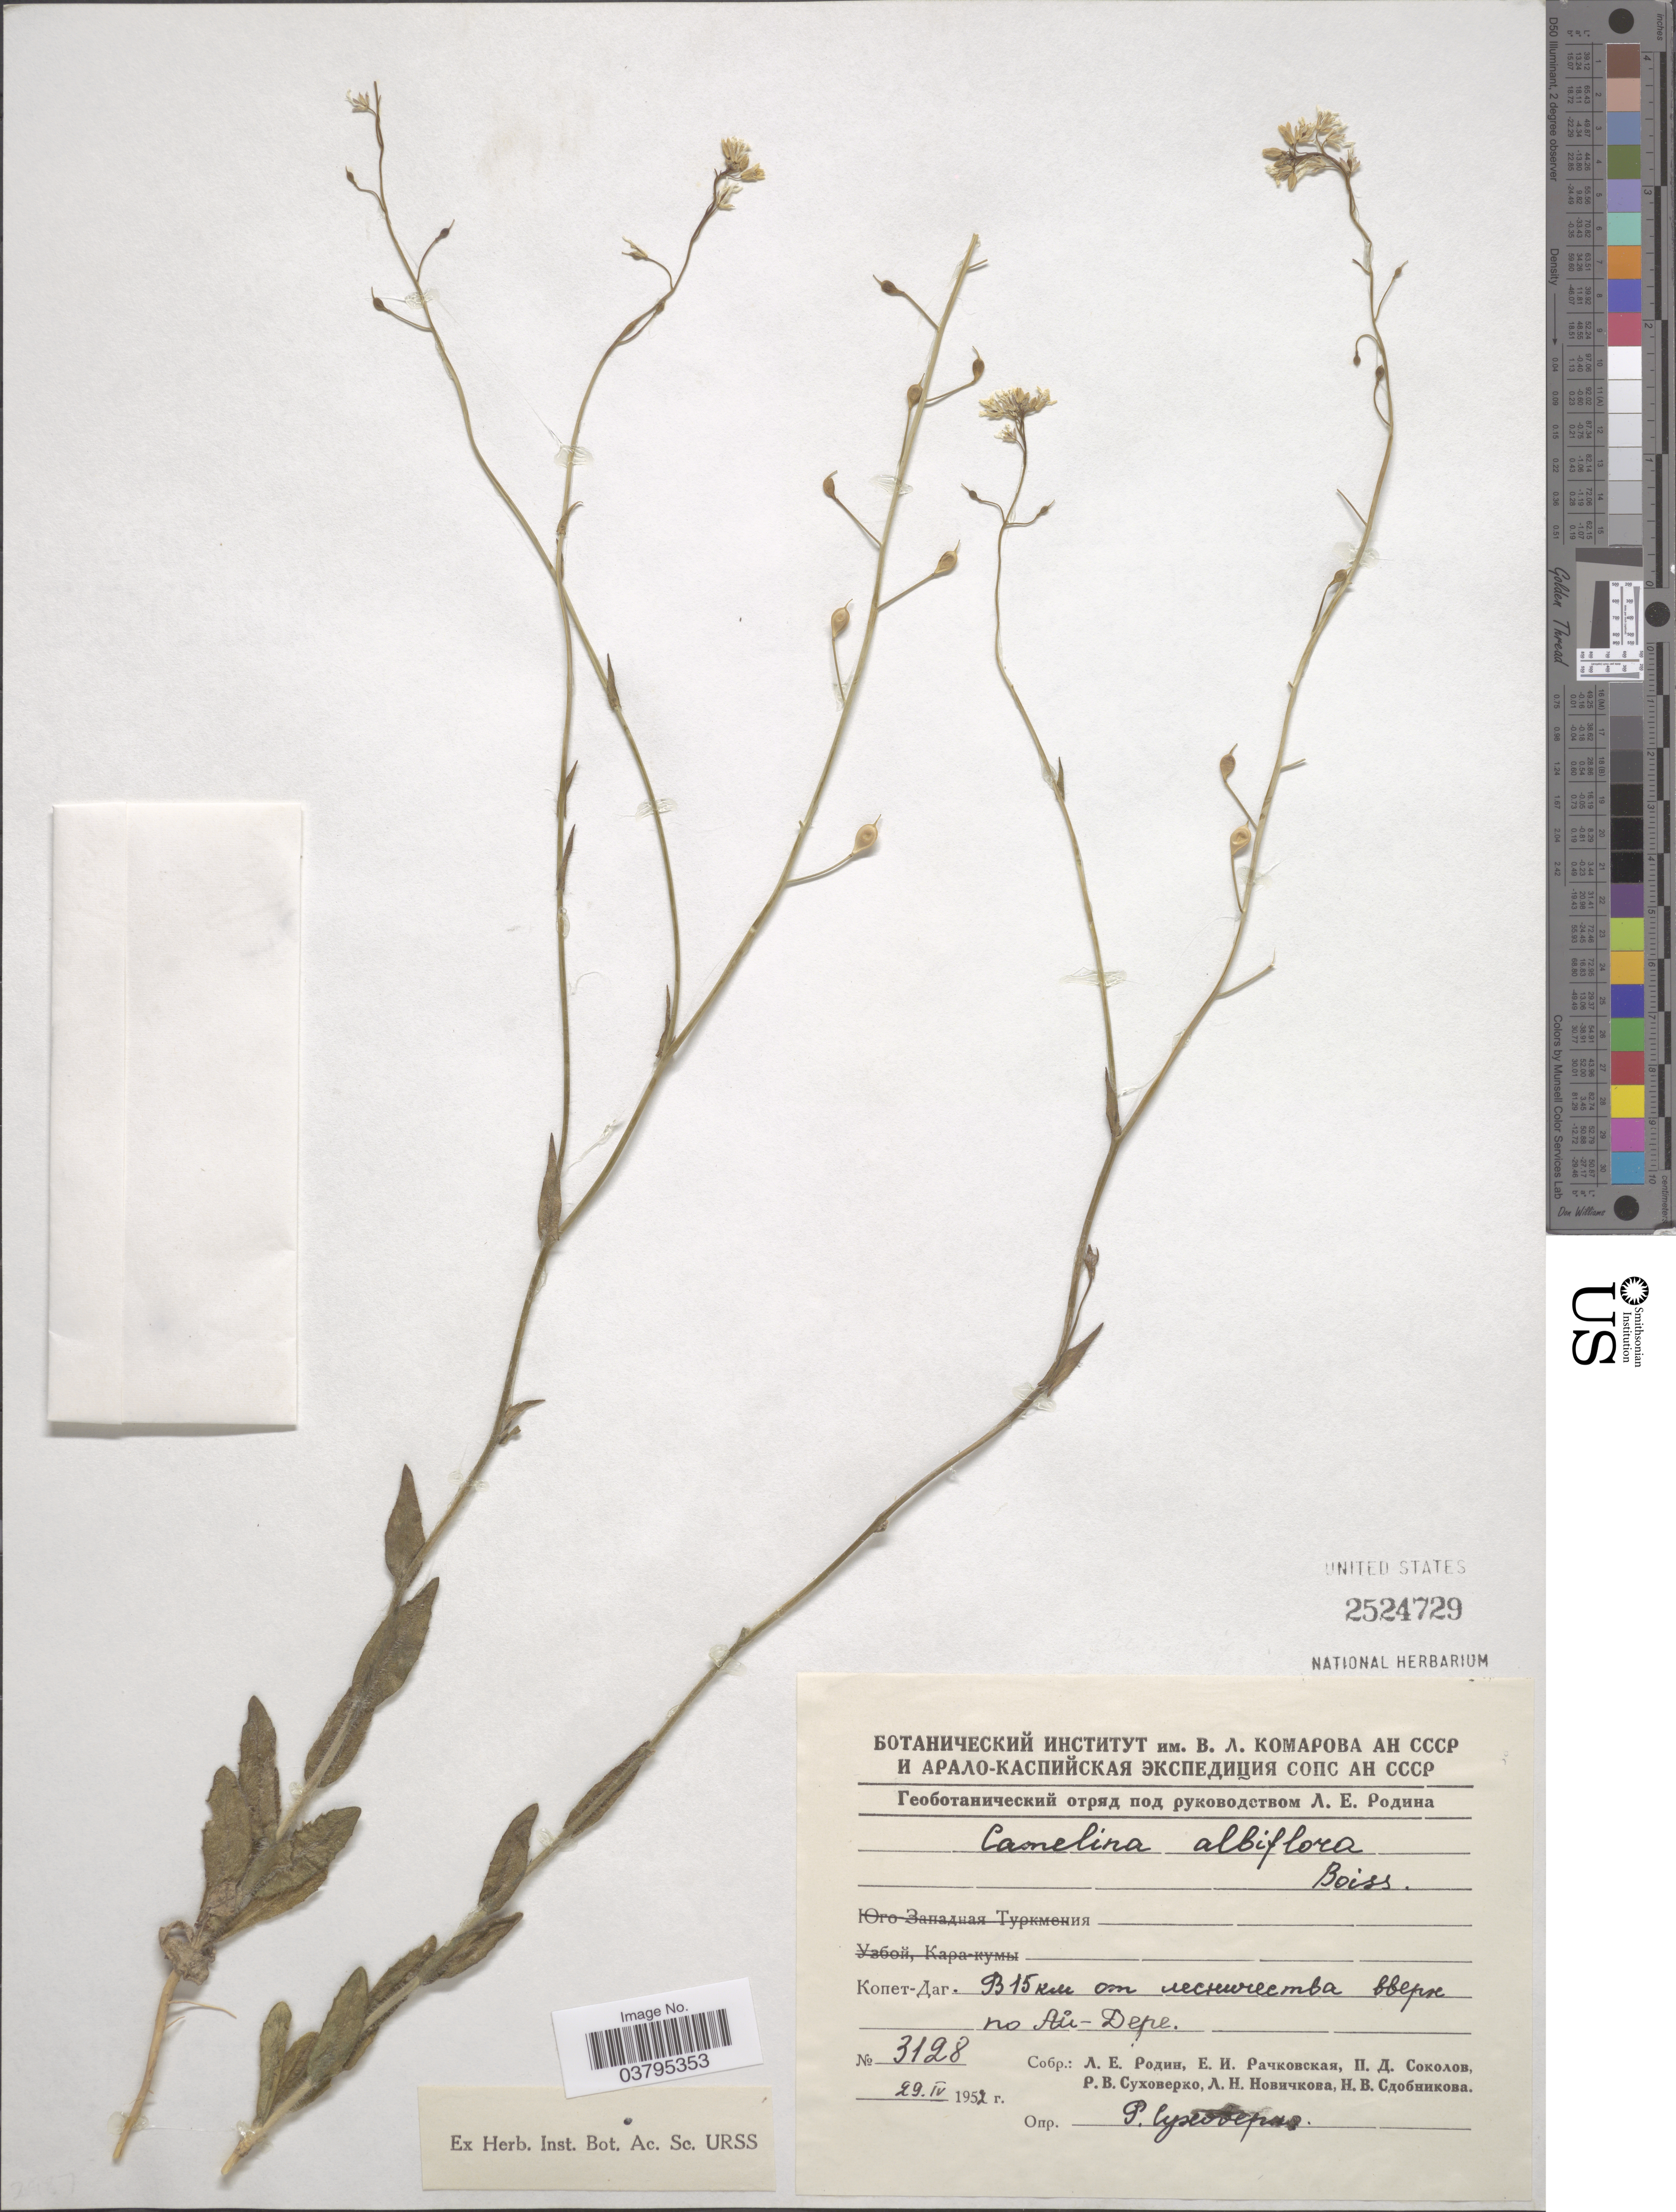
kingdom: Plantae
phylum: Tracheophyta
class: Magnoliopsida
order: Brassicales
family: Brassicaceae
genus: Camelina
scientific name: Camelina rumelica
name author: Velen.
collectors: L. Rodin, E. Rachkovskaya, P. Sokolov, R. Sukhoverko & et al.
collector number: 3128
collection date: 1952-04-29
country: Turkmenistan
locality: Kopet Dag, 15 km up along river Aidere.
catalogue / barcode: US 2524729